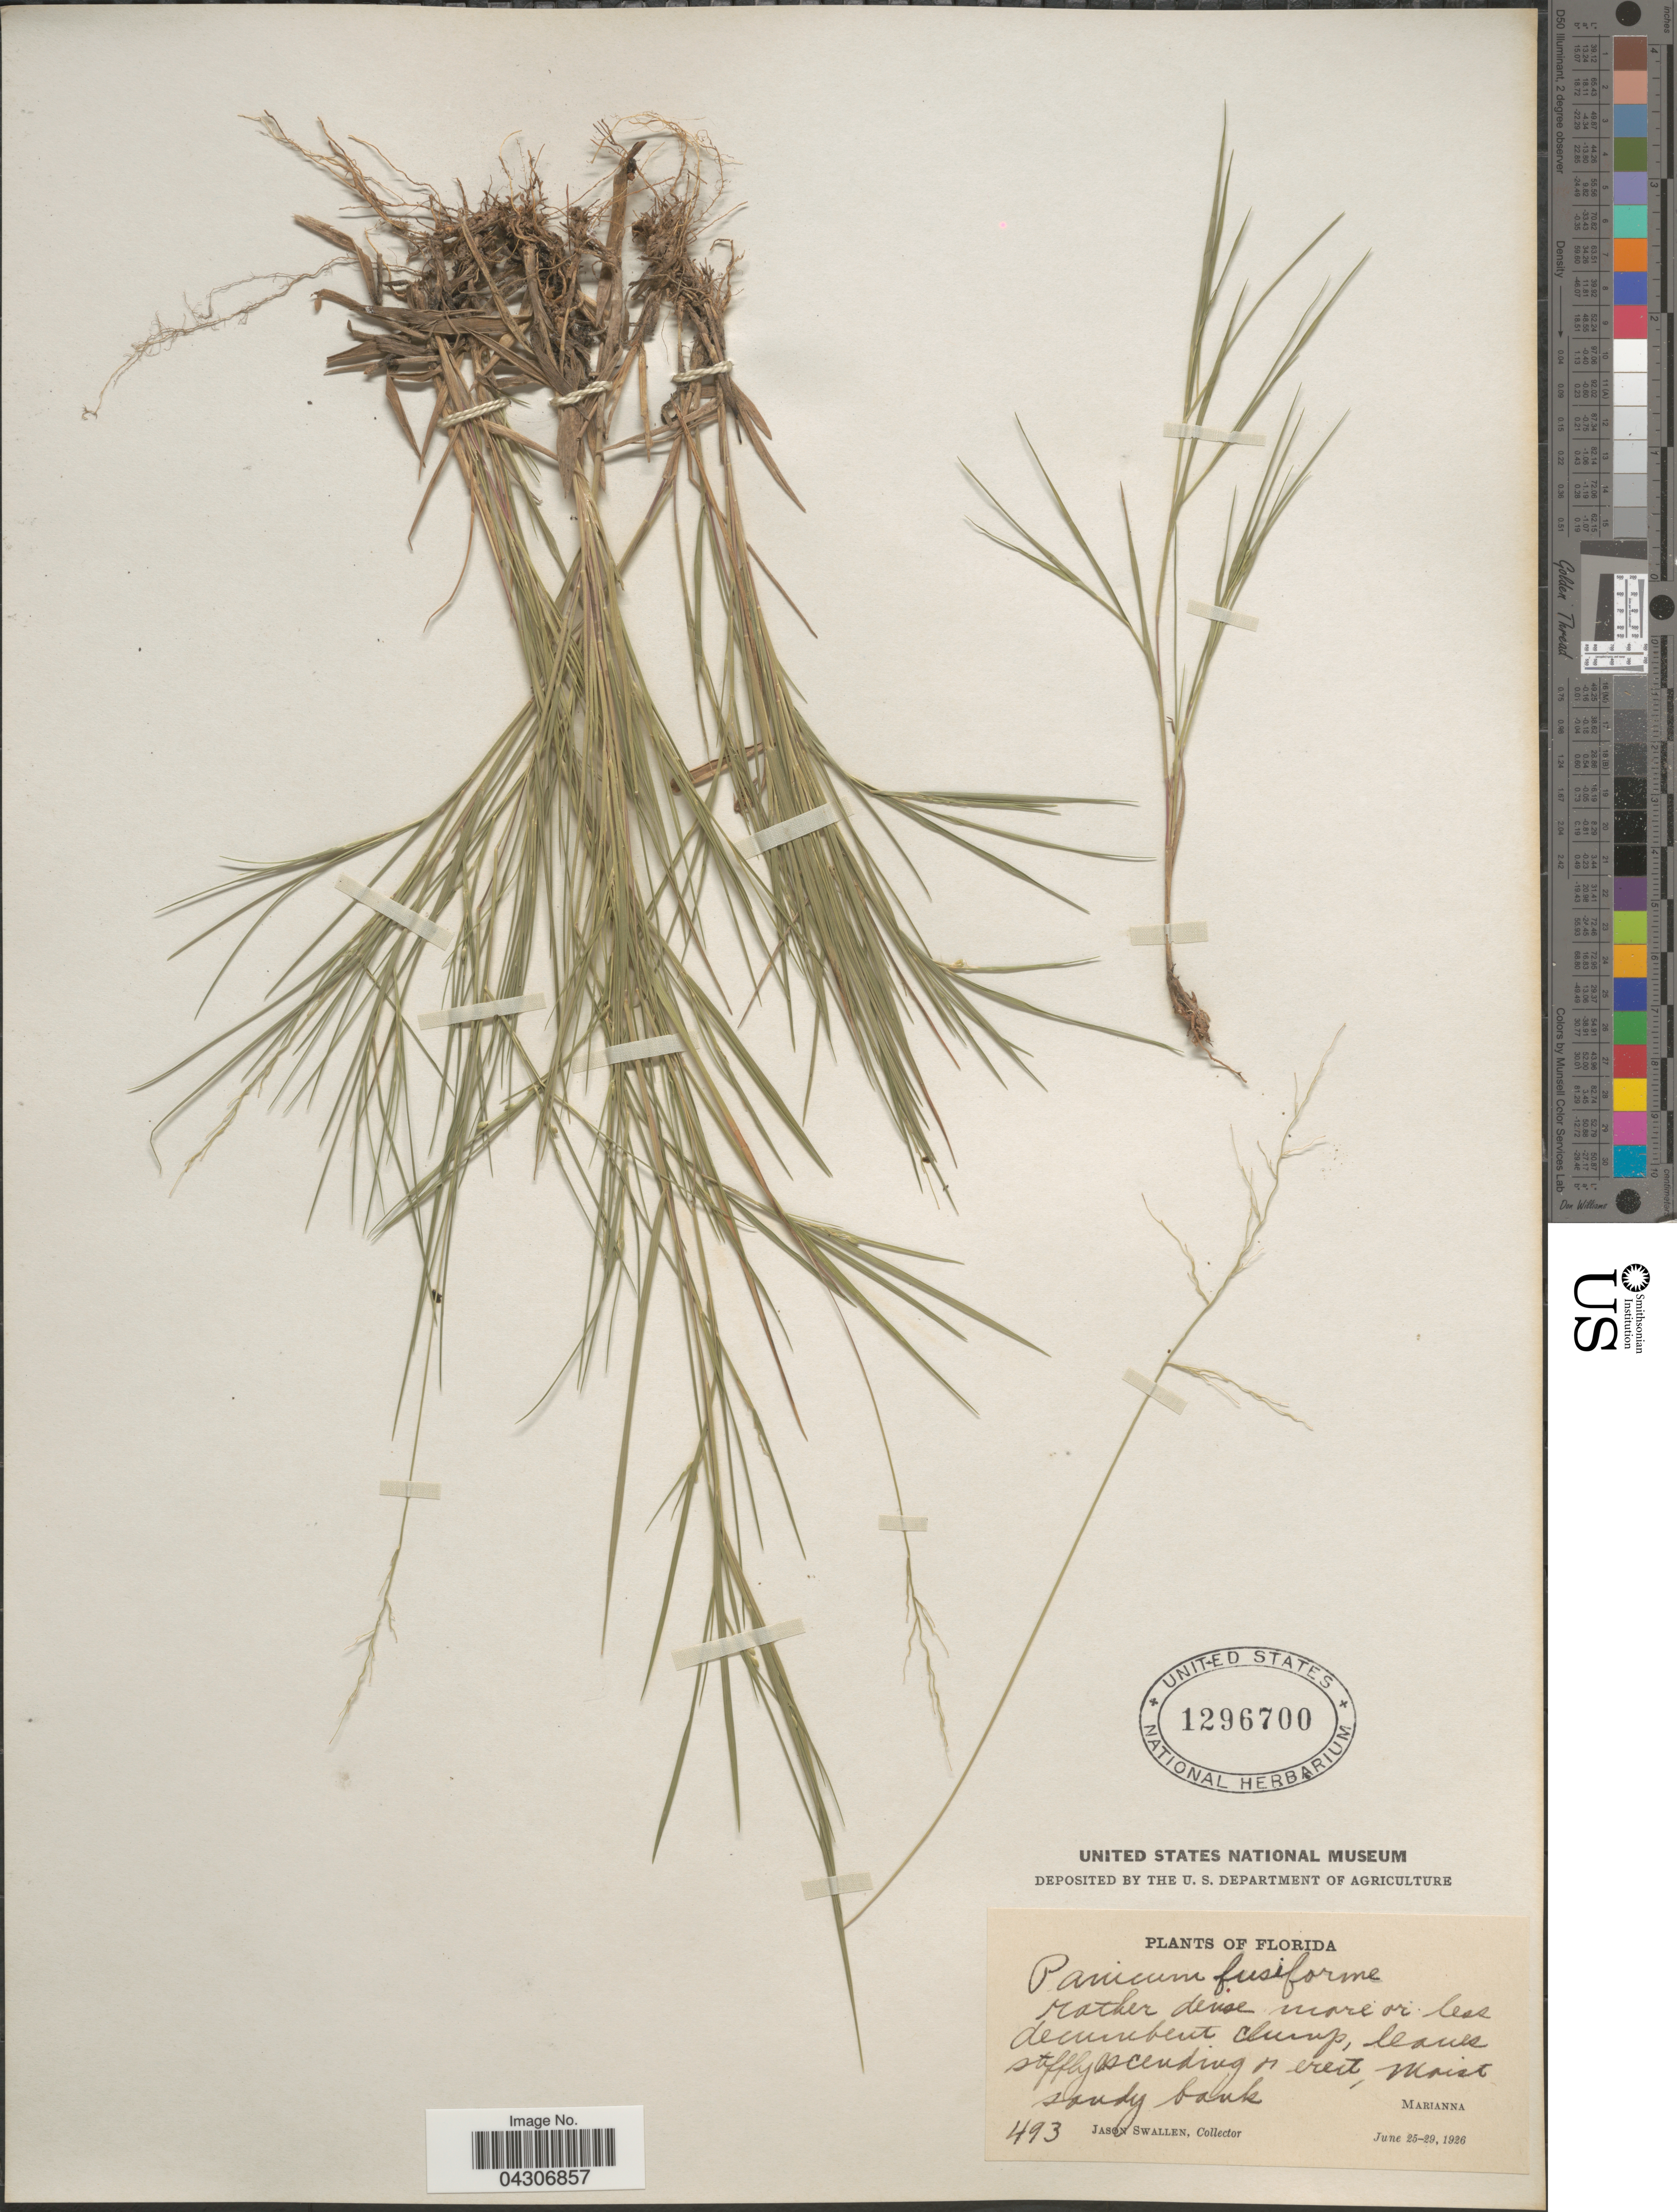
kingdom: Plantae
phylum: Tracheophyta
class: Liliopsida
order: Poales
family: Poaceae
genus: Dichanthelium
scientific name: Dichanthelium aciculare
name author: (Desv. ex Poir.) Gould & C.A. Clark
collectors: J. R. Swallen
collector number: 493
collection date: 1926-06-25/1926-06-29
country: United States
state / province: Florida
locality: Marianna.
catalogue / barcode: US 1296700